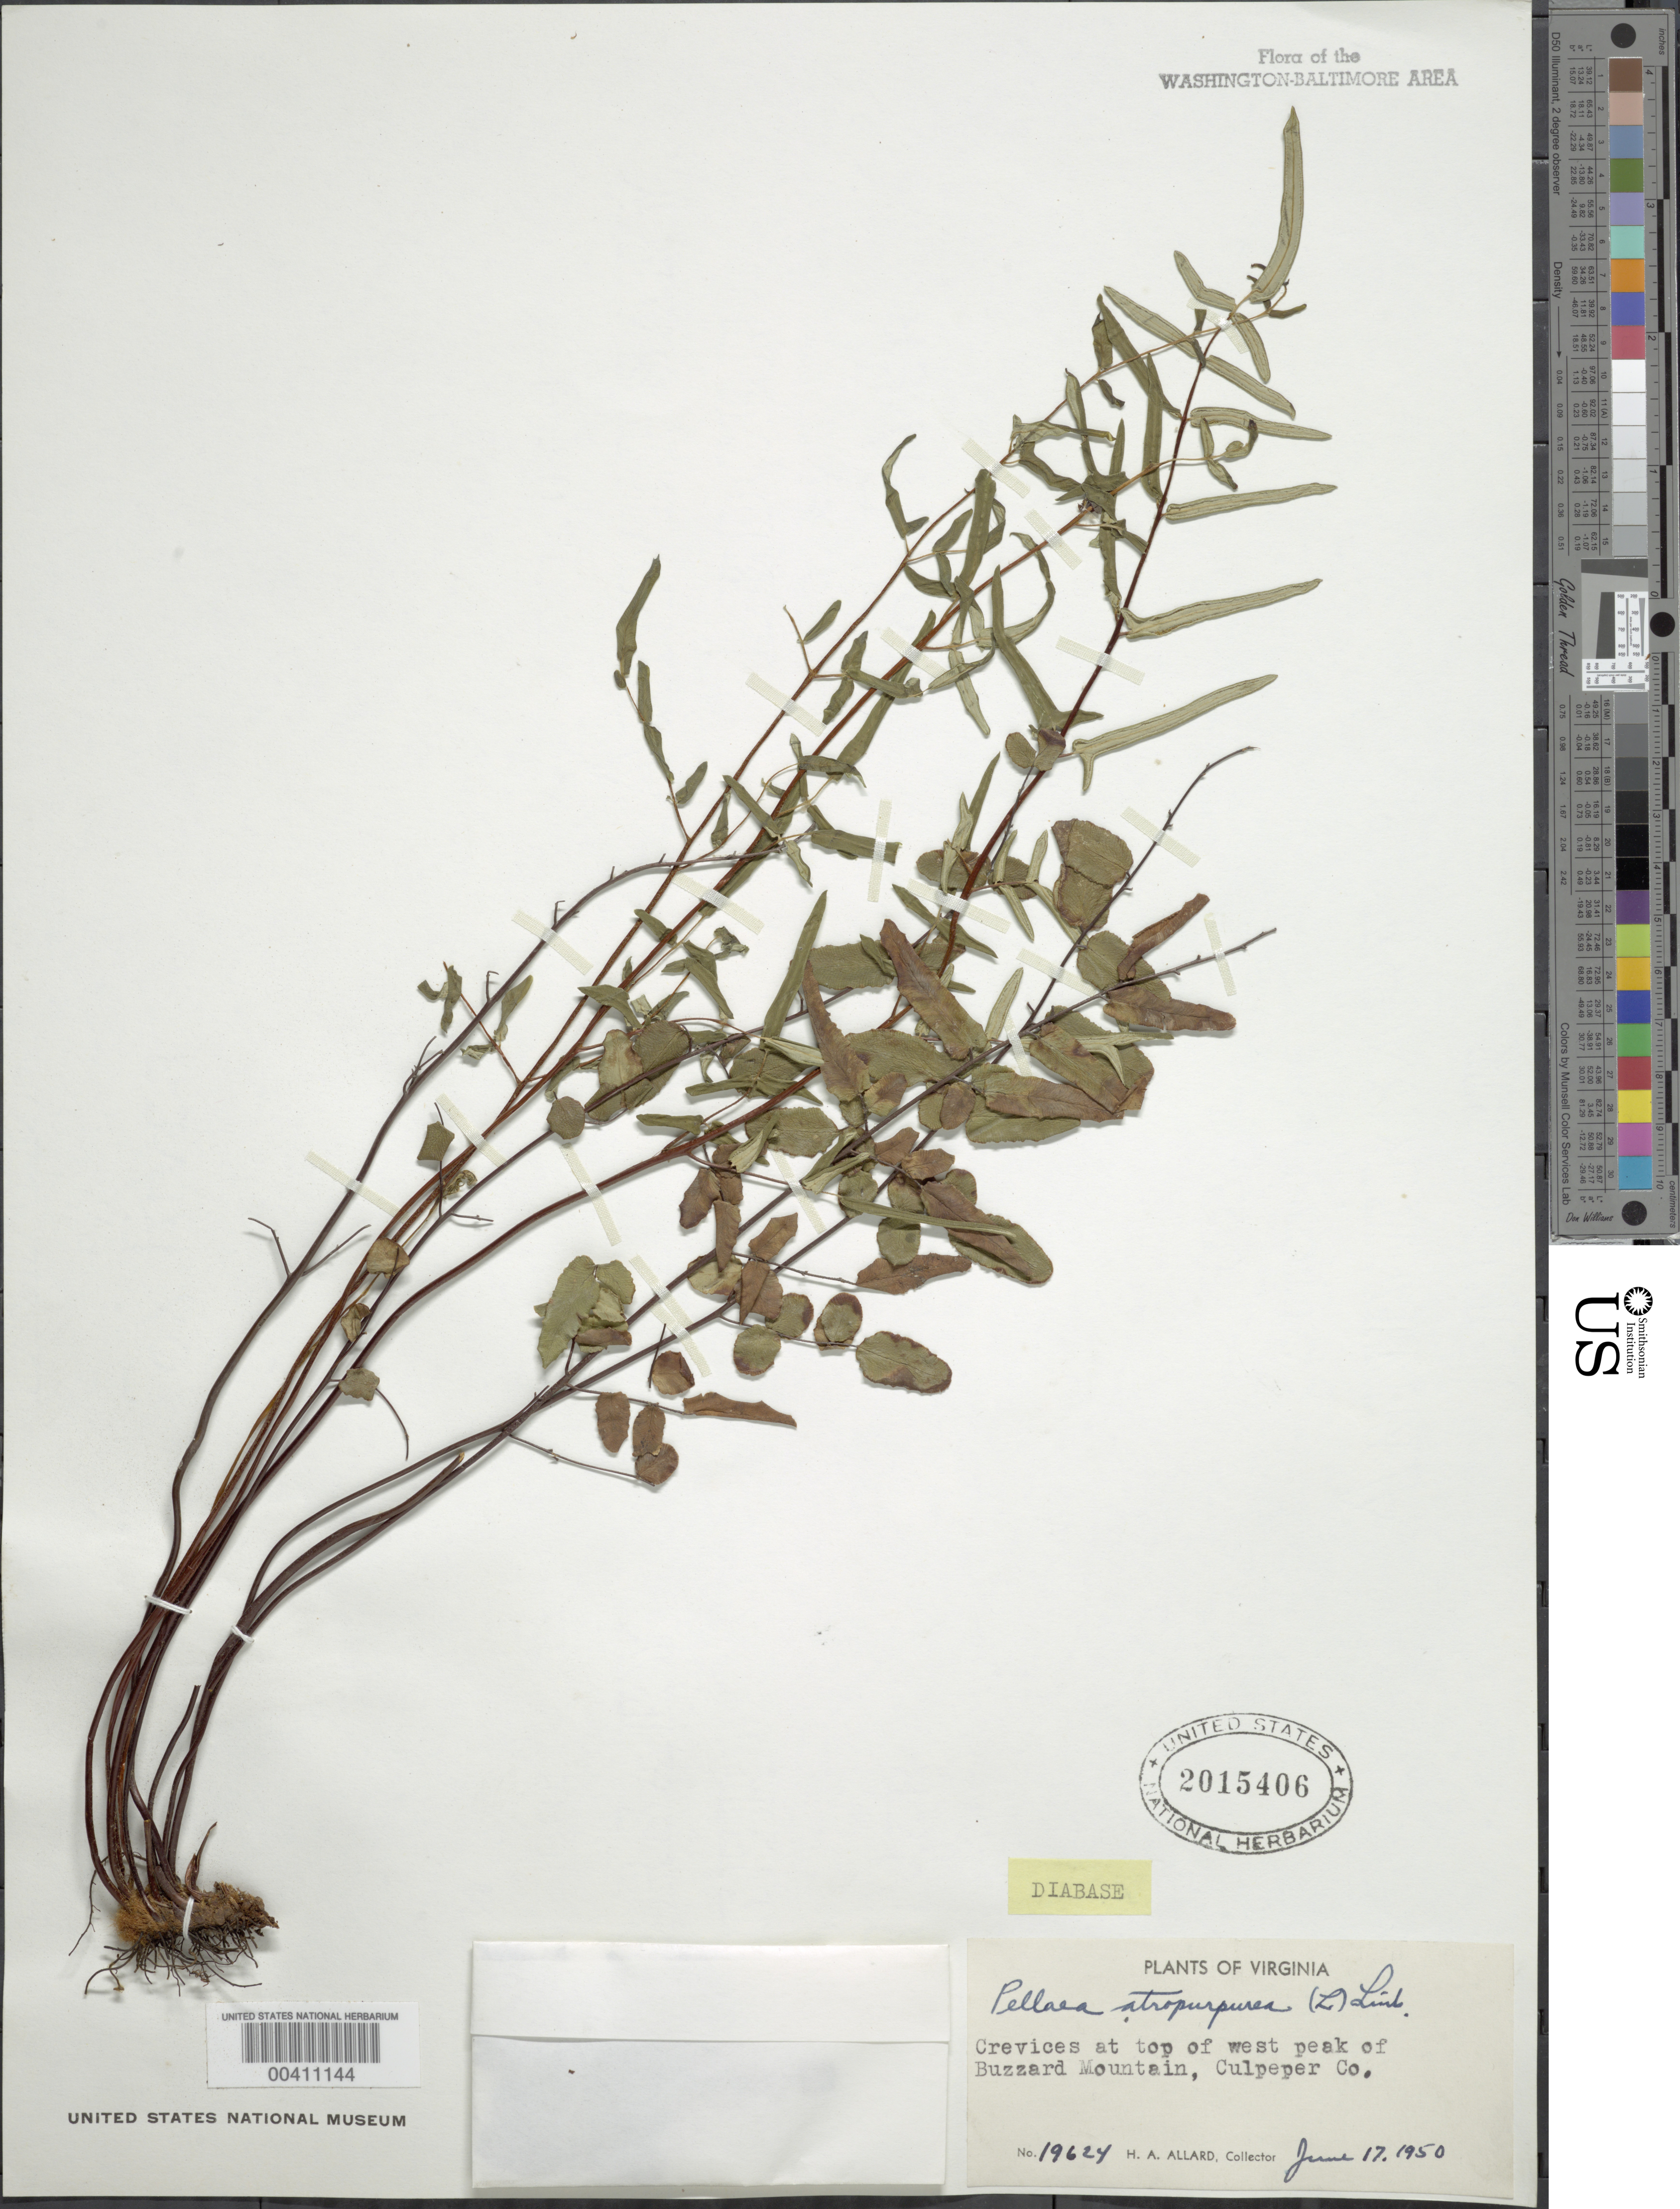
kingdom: Plantae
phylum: Tracheophyta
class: Polypodiopsida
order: Polypodiales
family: Pteridaceae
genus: Pellaea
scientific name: Pellaea atropurpurea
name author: (L.) Link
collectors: H. A. Allard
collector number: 19624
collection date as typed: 17 Jun 1950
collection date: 1950-06-17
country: United States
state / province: Virginia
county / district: Culpeper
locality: Buzzard Mountain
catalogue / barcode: US 2015406